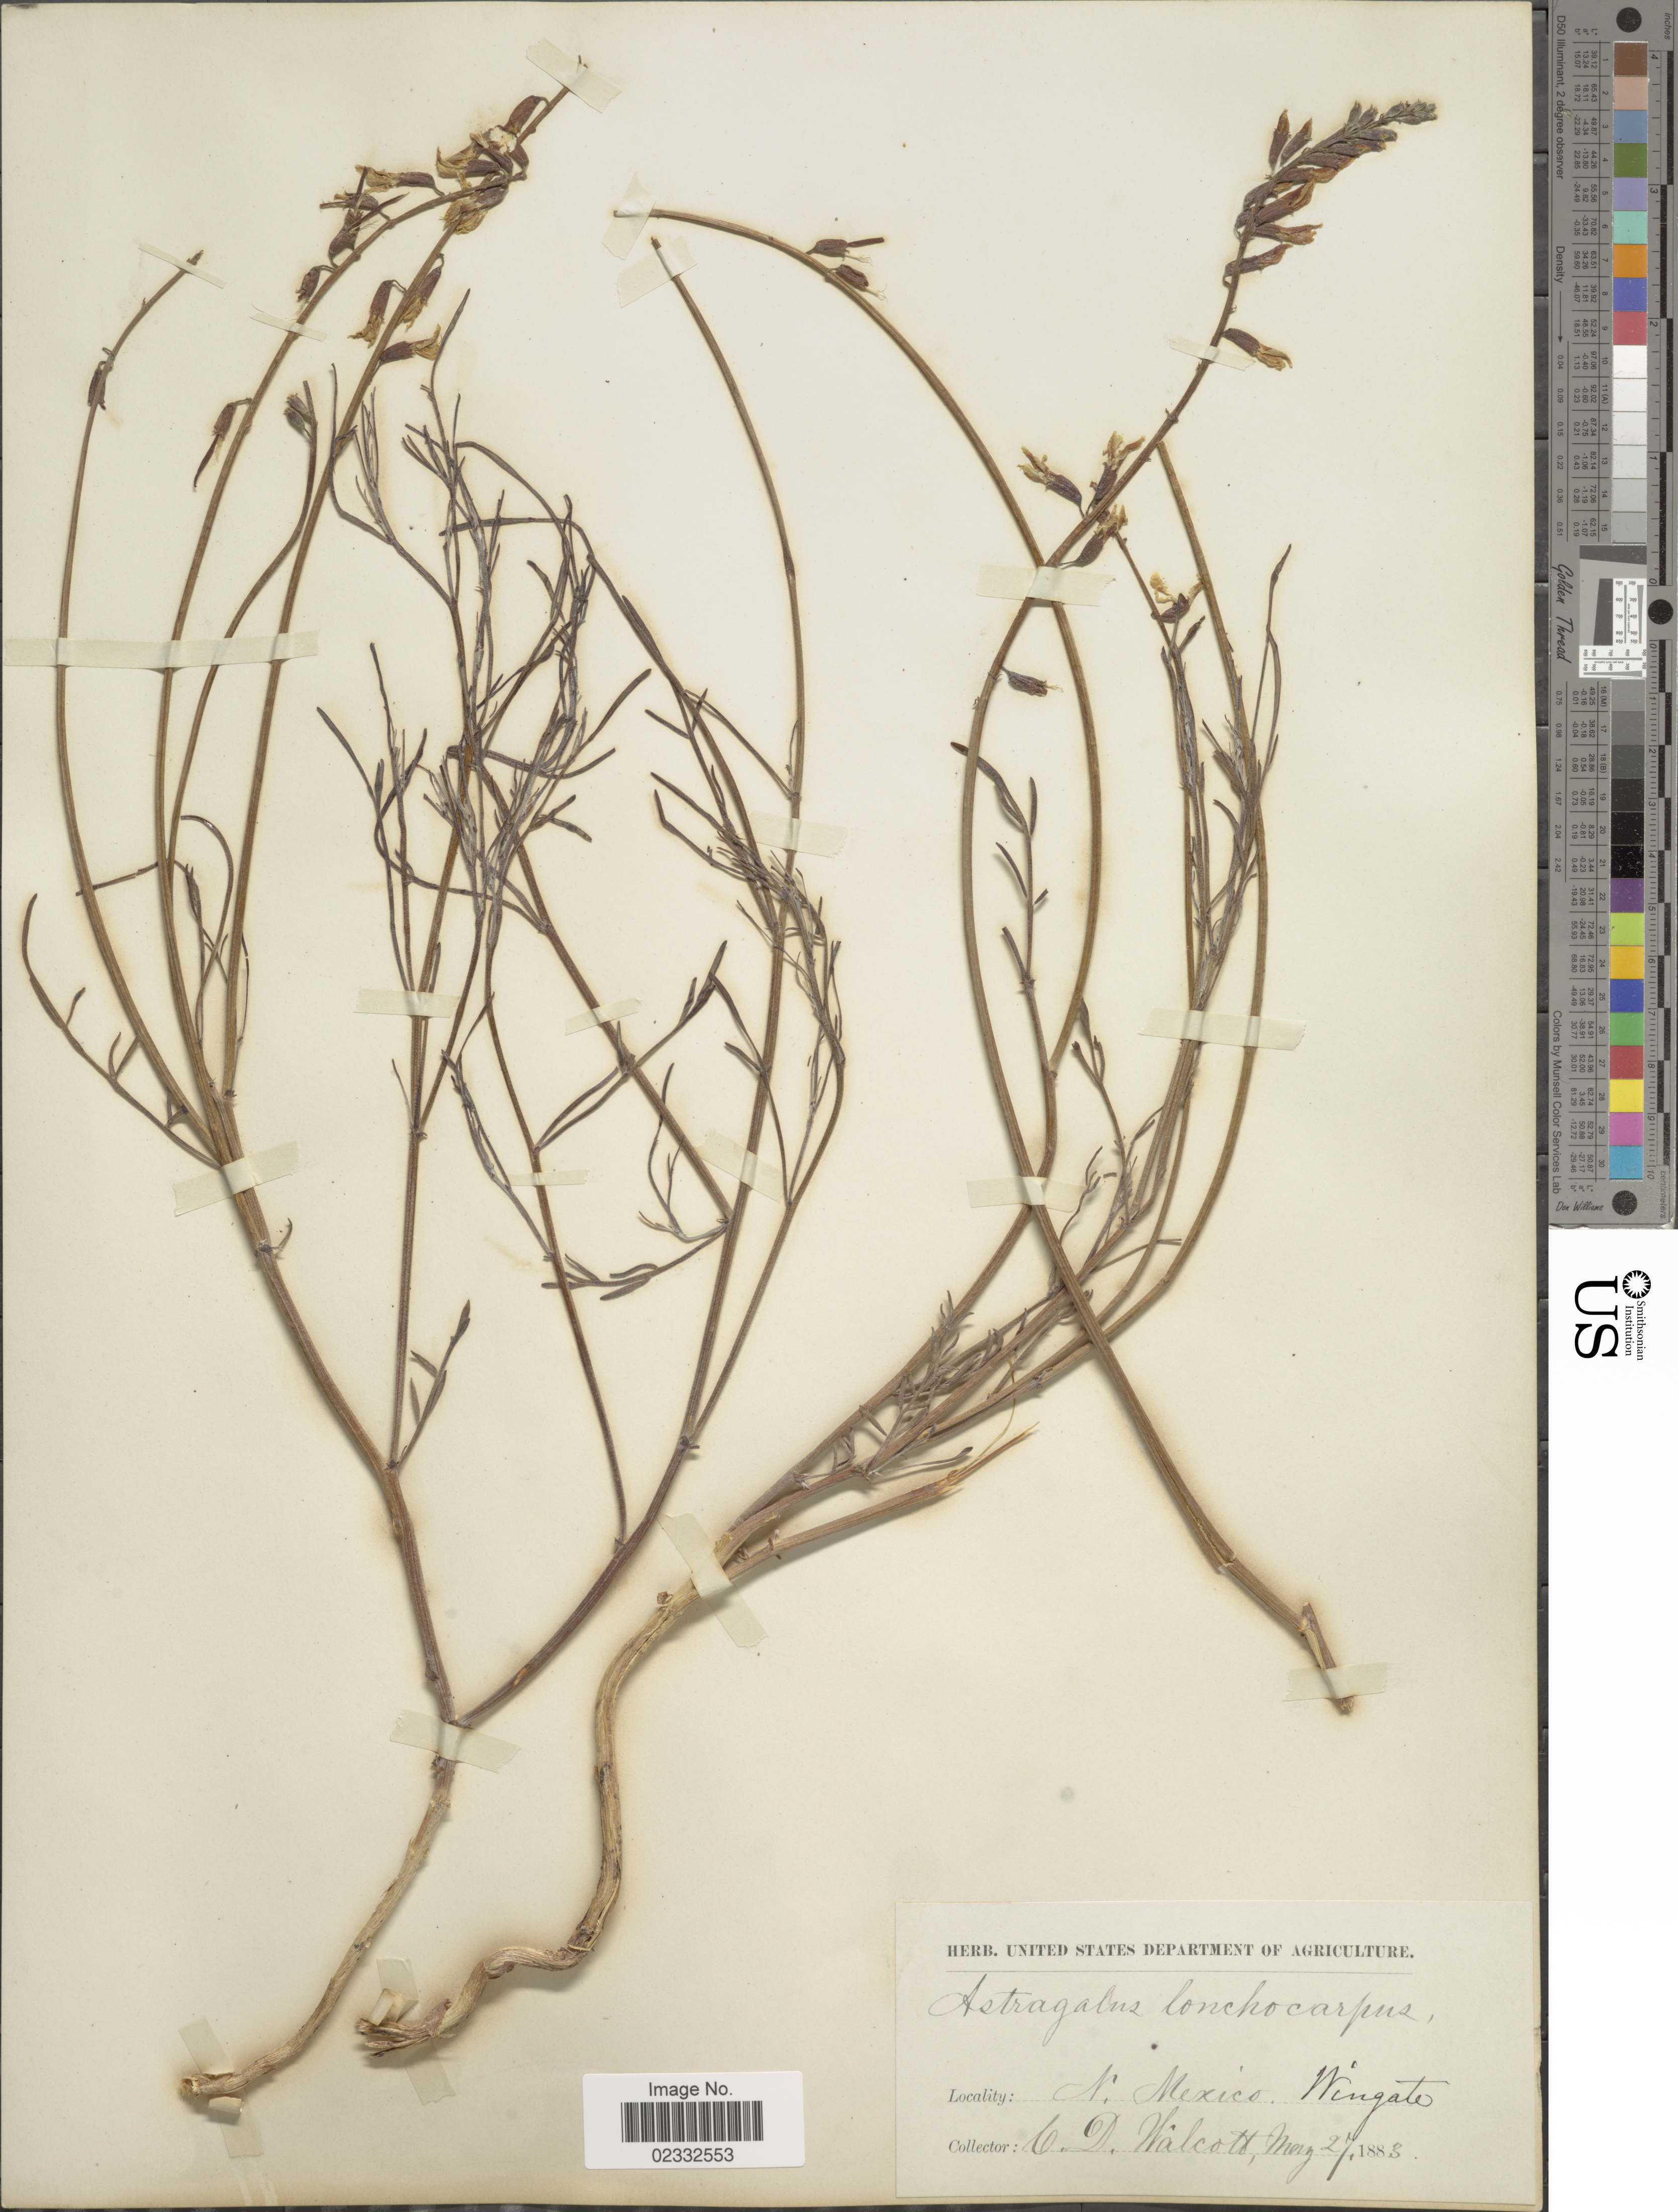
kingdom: Plantae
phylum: Tracheophyta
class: Magnoliopsida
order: Fabales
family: Fabaceae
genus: Astragalus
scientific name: Astragalus lonchocarpus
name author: Torr.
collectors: C. Walcott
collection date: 1883-05-27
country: United States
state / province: New Mexico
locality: N. Mexico. Wingato